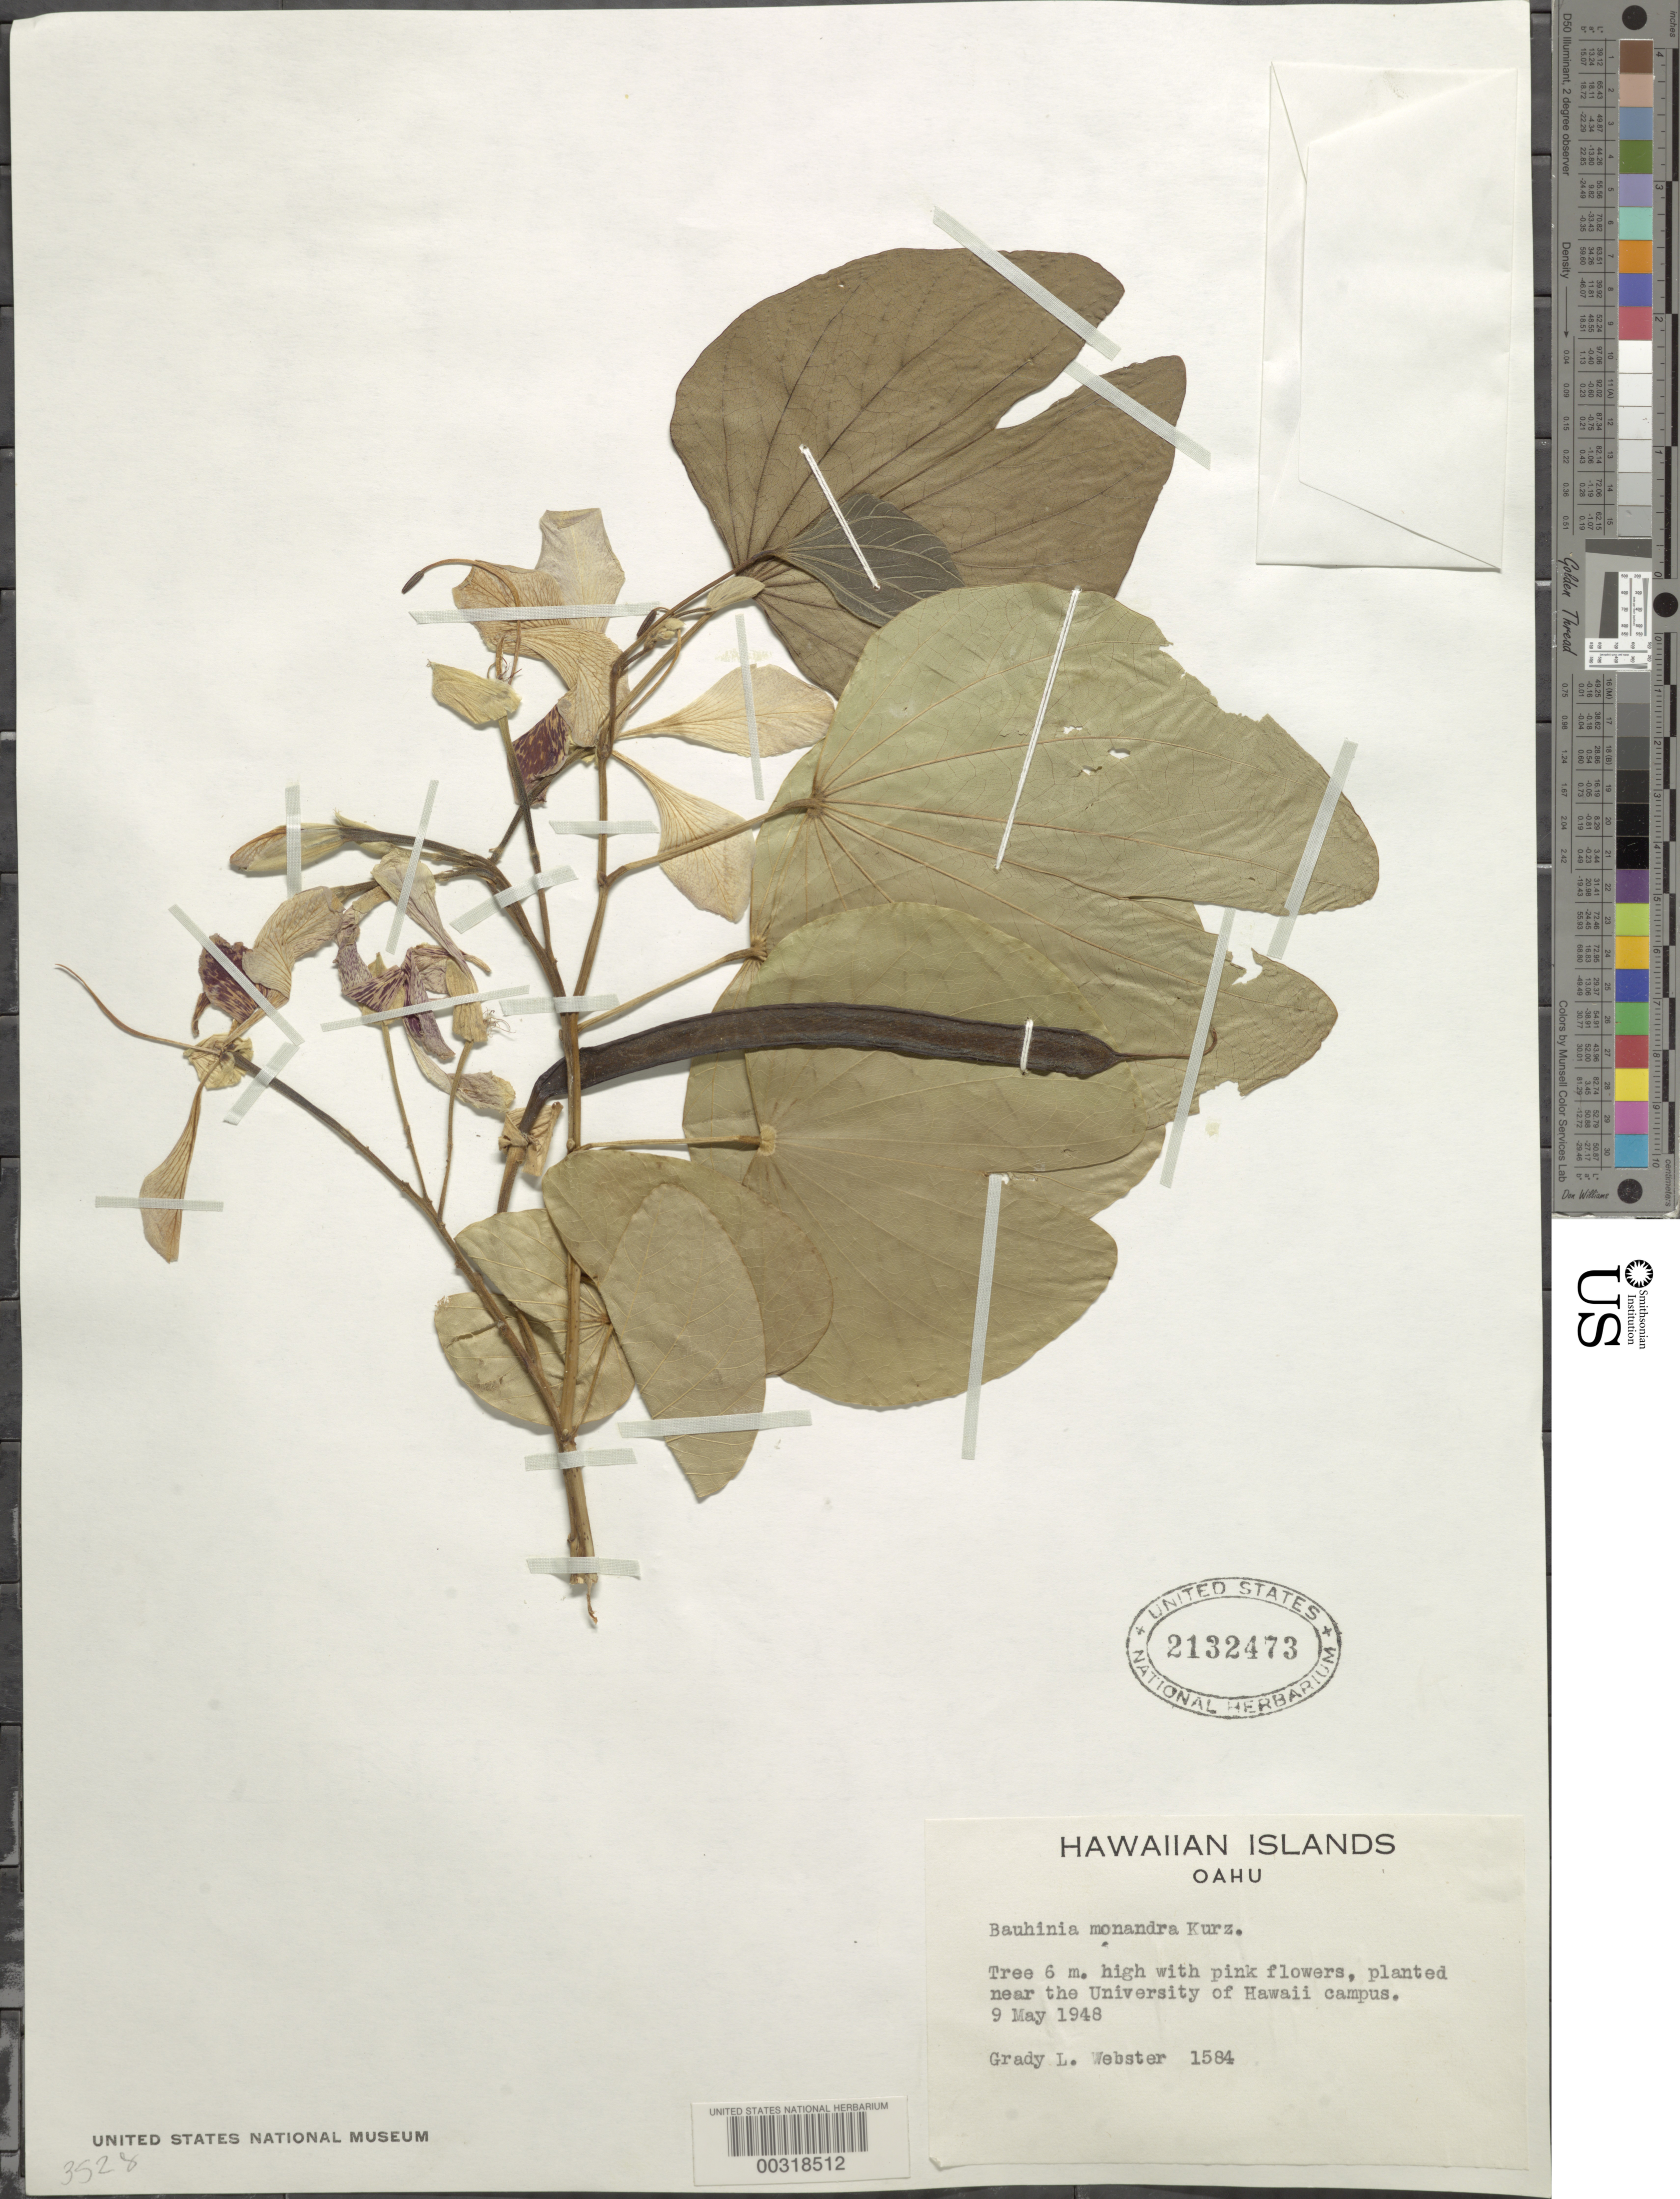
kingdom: Plantae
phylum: Tracheophyta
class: Magnoliopsida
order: Fabales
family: Fabaceae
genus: Bauhinia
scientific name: Bauhinia monandra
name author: Kurz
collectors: G. L. Webster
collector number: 1584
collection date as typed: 09 May 1948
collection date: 1948-05-09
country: United States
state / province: Hawaii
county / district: Honolulu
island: Oahu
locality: Near the university of hawaii campus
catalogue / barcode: US 2132473